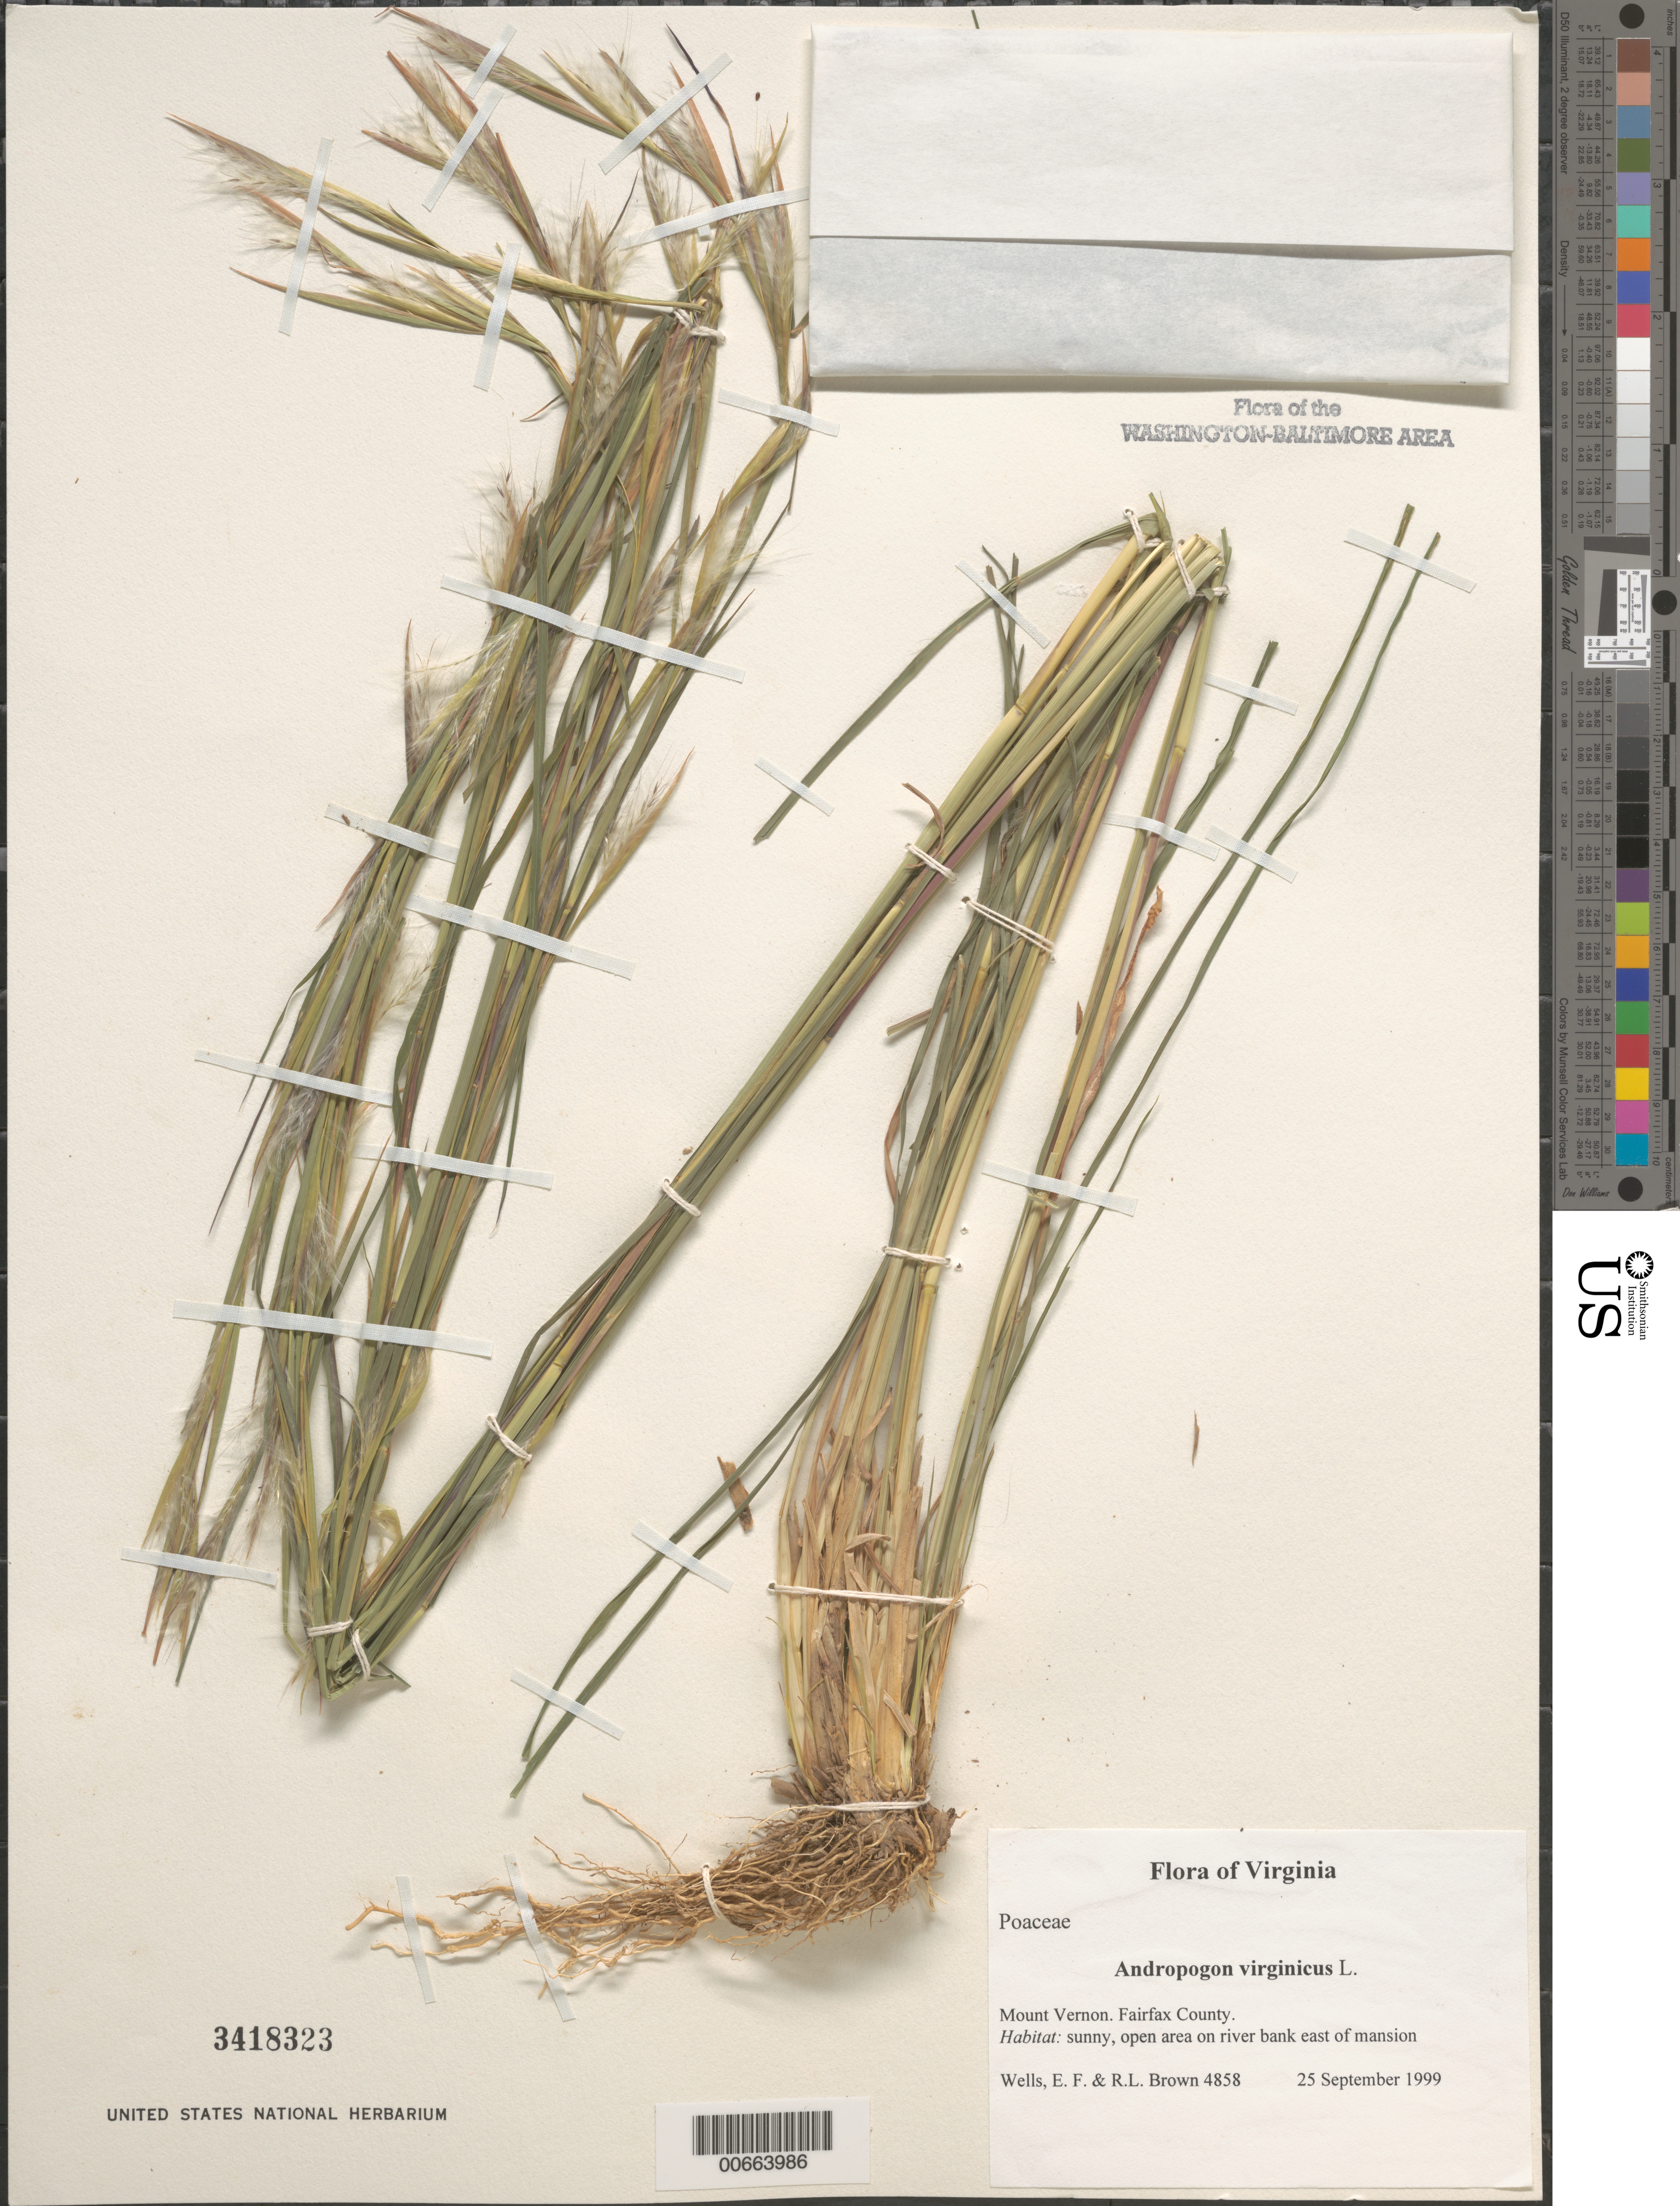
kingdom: Plantae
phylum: Tracheophyta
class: Liliopsida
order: Poales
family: Poaceae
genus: Andropogon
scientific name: Andropogon virginicus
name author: L.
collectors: E. F. Wells & R. L. Brown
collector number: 4858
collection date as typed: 25 Sep 1999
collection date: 1999-09-25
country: United States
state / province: Virginia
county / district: Fairfax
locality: Mount Vernon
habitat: sunny, open area on river bank east of mansion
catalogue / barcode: US 3418323